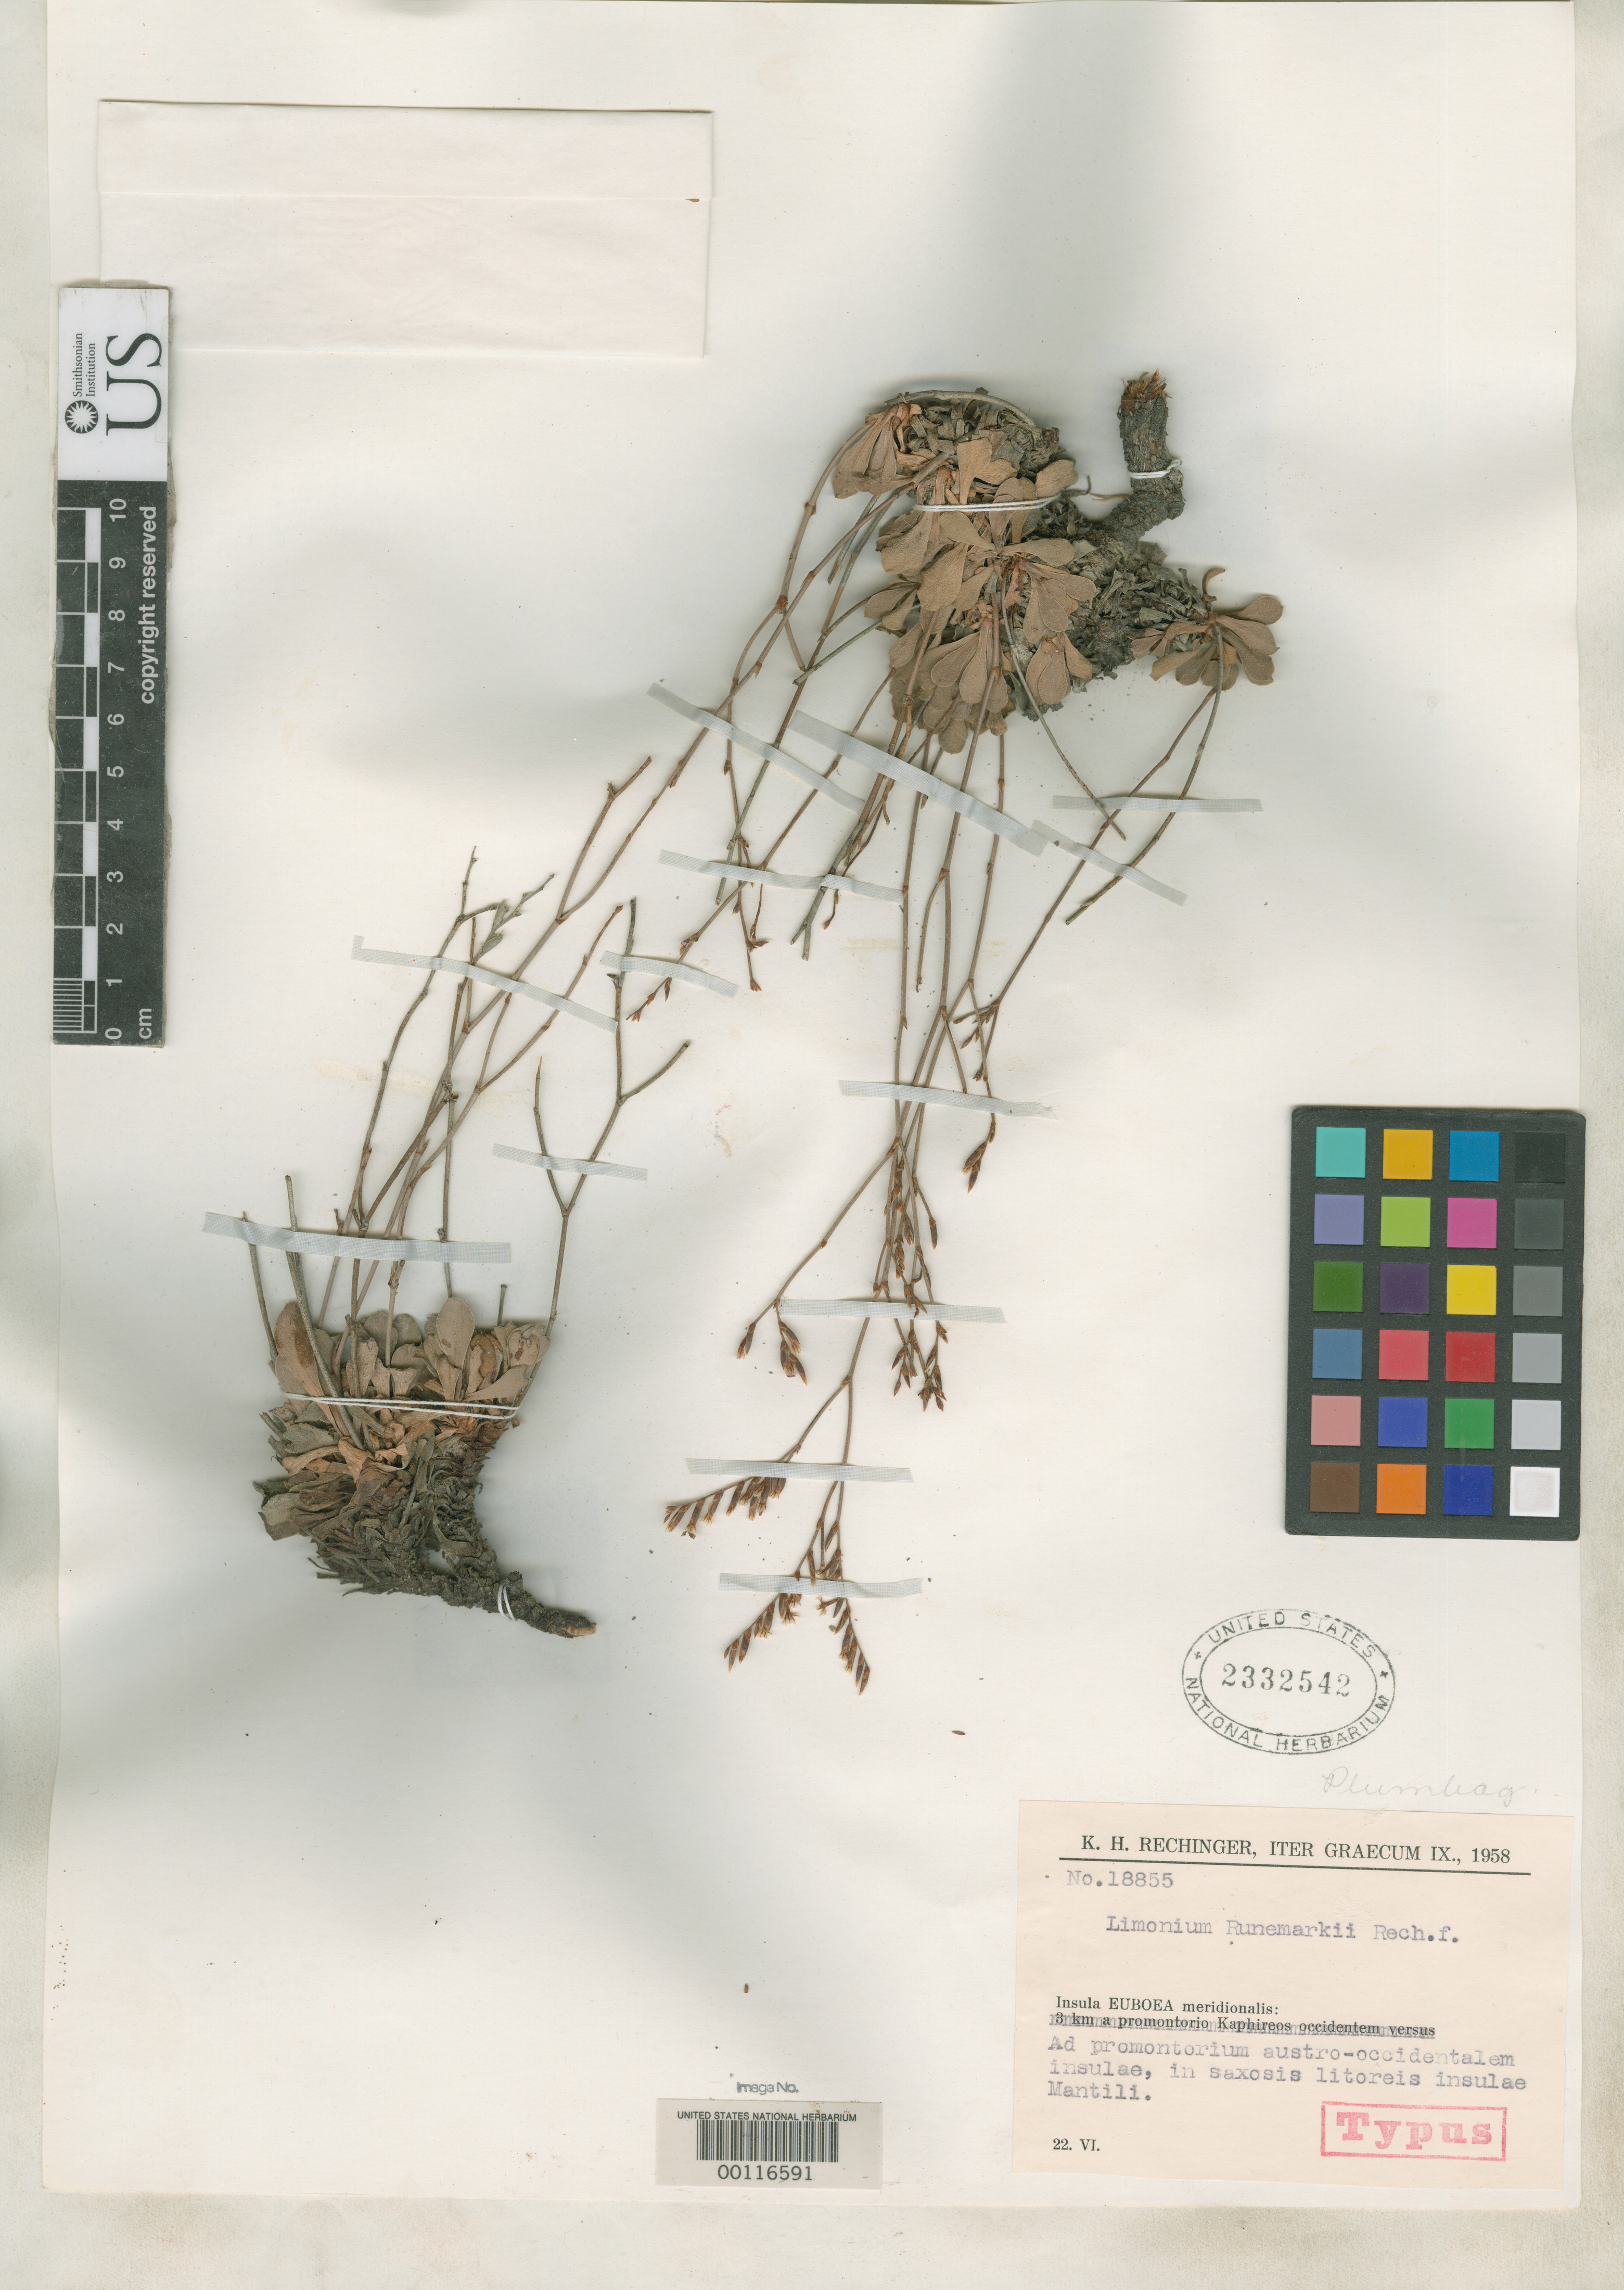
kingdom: Plantae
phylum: Tracheophyta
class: Magnoliopsida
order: Caryophyllales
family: Plumbaginaceae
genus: Limonium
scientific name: Limonium runemarkii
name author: Rech. f.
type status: Type Fragment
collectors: K. H. Rechinger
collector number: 18855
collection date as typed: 22 Jun 1958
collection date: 1958-06-22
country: Greece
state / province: Central Greece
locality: Euboea, Mantill.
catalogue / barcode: US 2332542